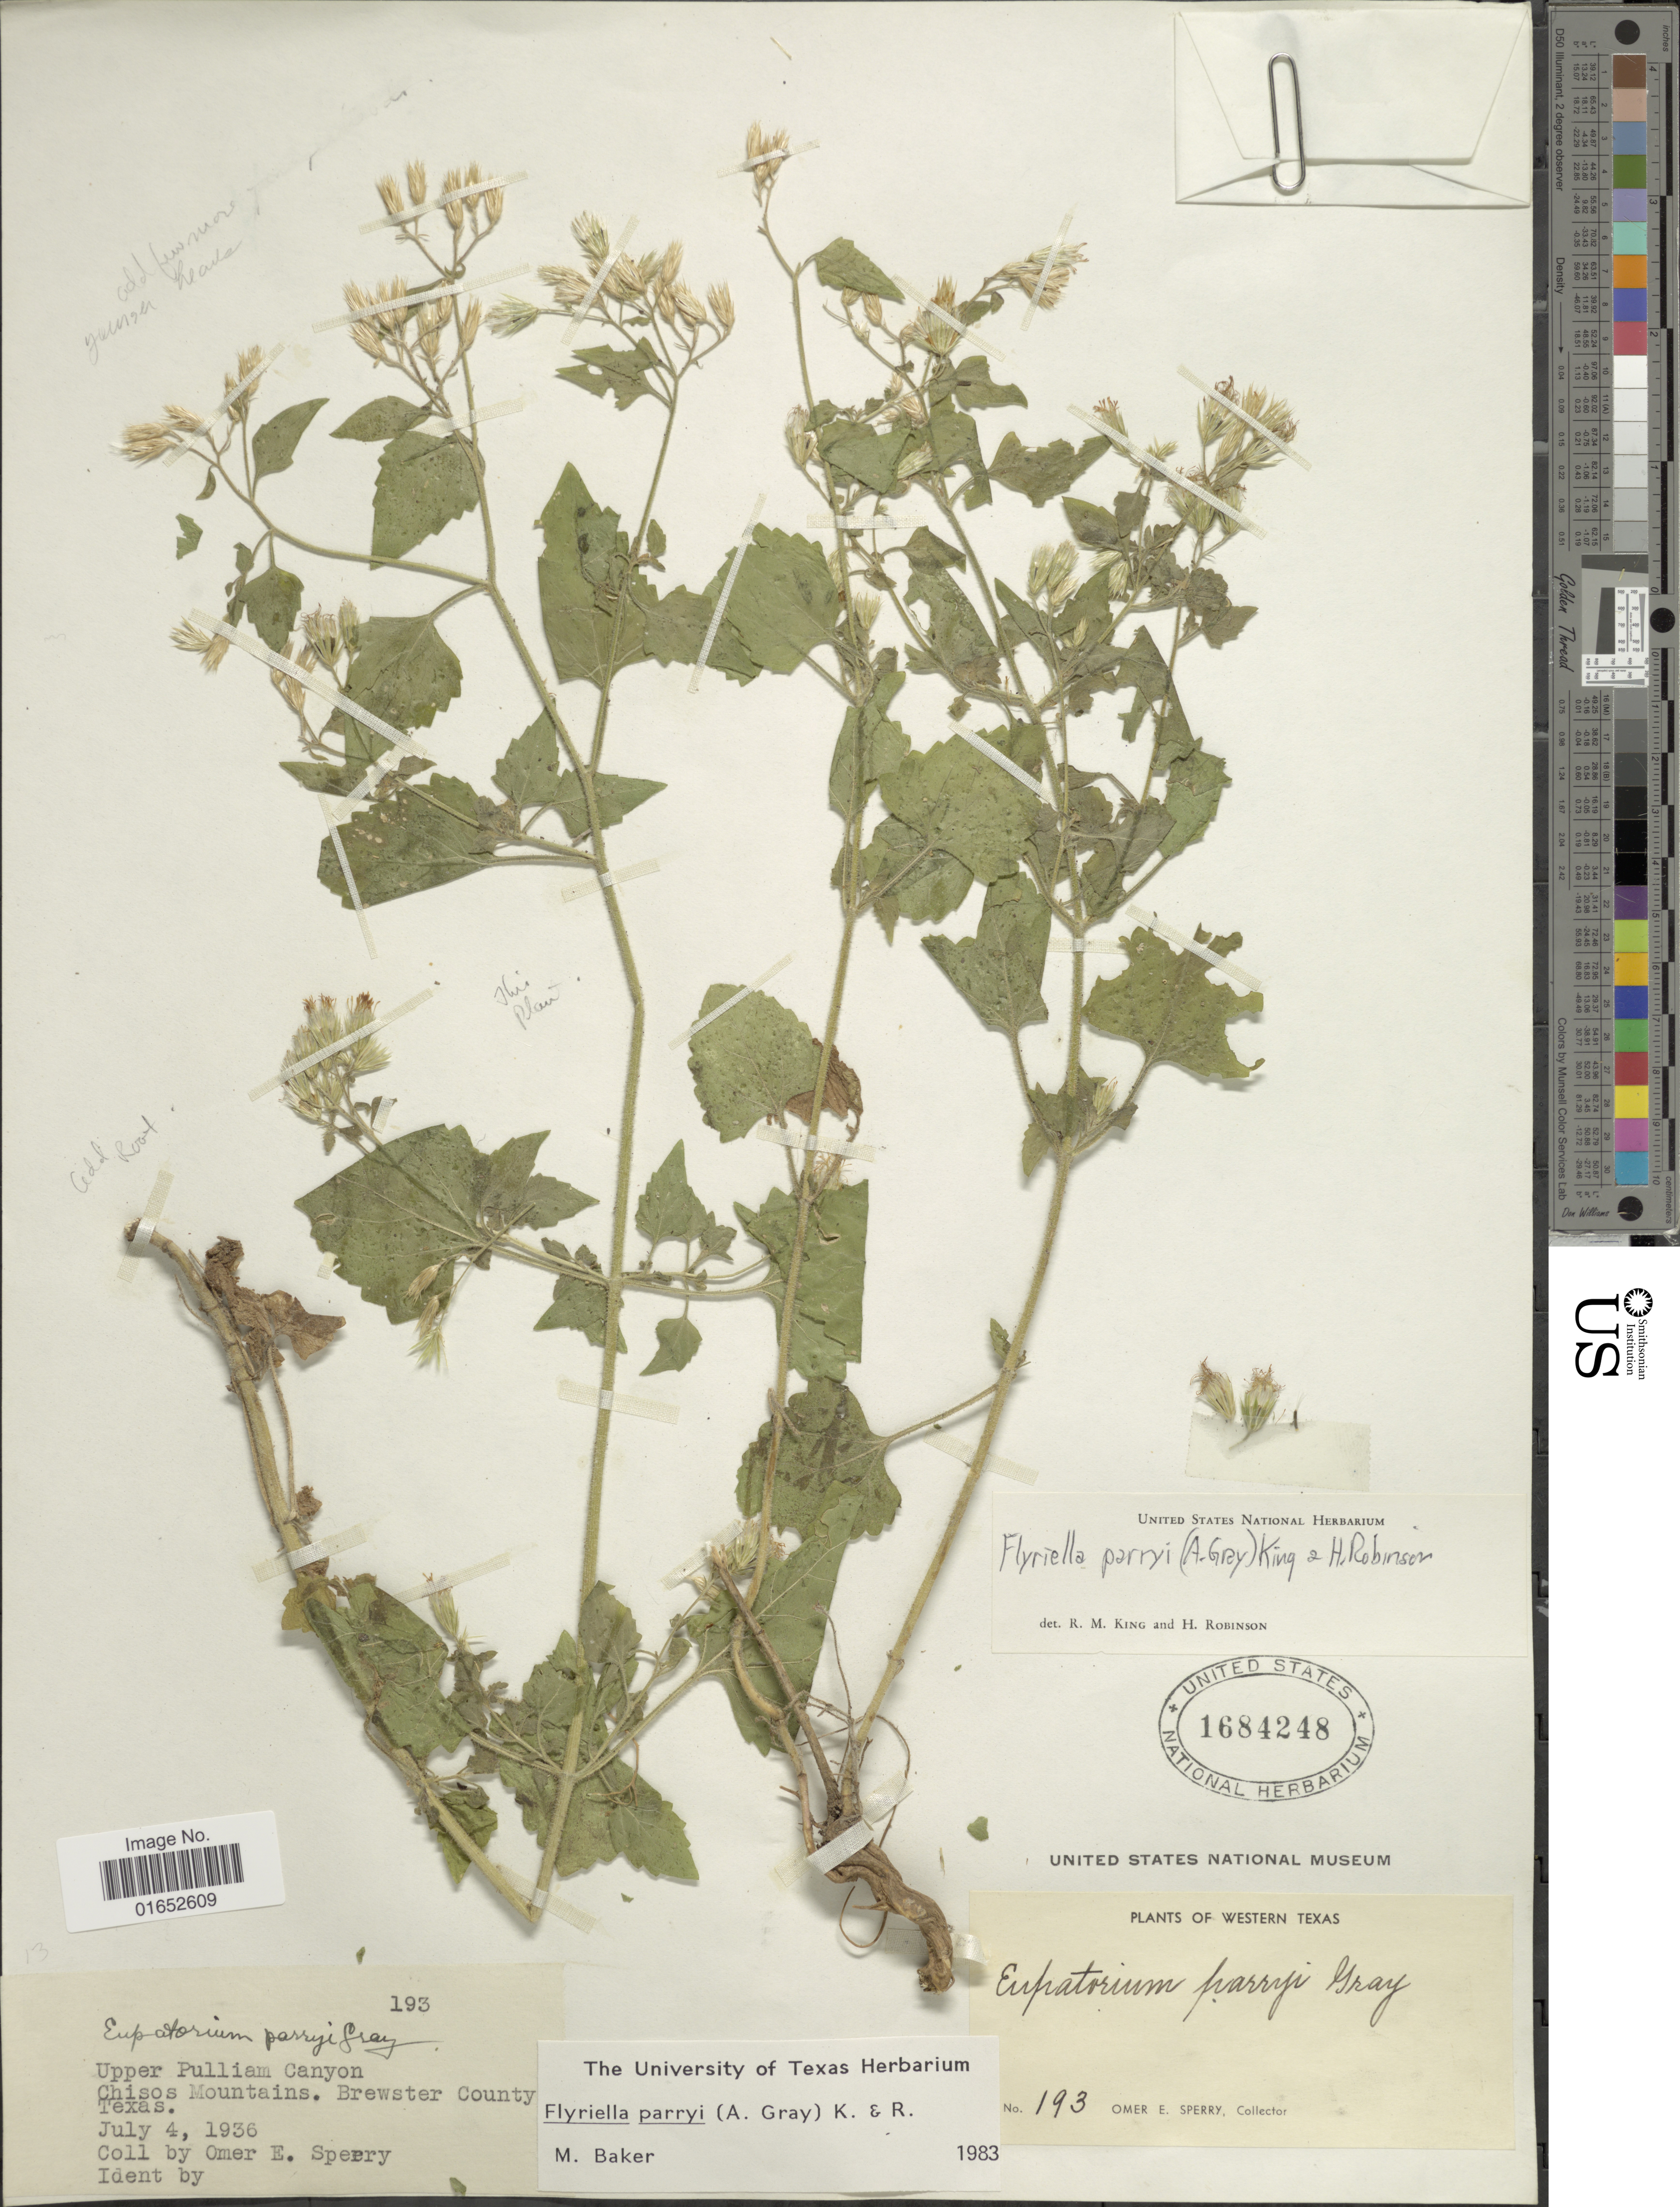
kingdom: Plantae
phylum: Tracheophyta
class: Magnoliopsida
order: Asterales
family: Asteraceae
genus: Flyriella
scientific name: Flyriella parryi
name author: (A. Gray) R.M. King & H. Rob.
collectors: O. E. Sperry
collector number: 193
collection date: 1936-07-04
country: United States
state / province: Texas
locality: Western Texas, Upper Pulliam Canyon, Chisos Mountains. Brewster ounty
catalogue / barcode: US 1684248